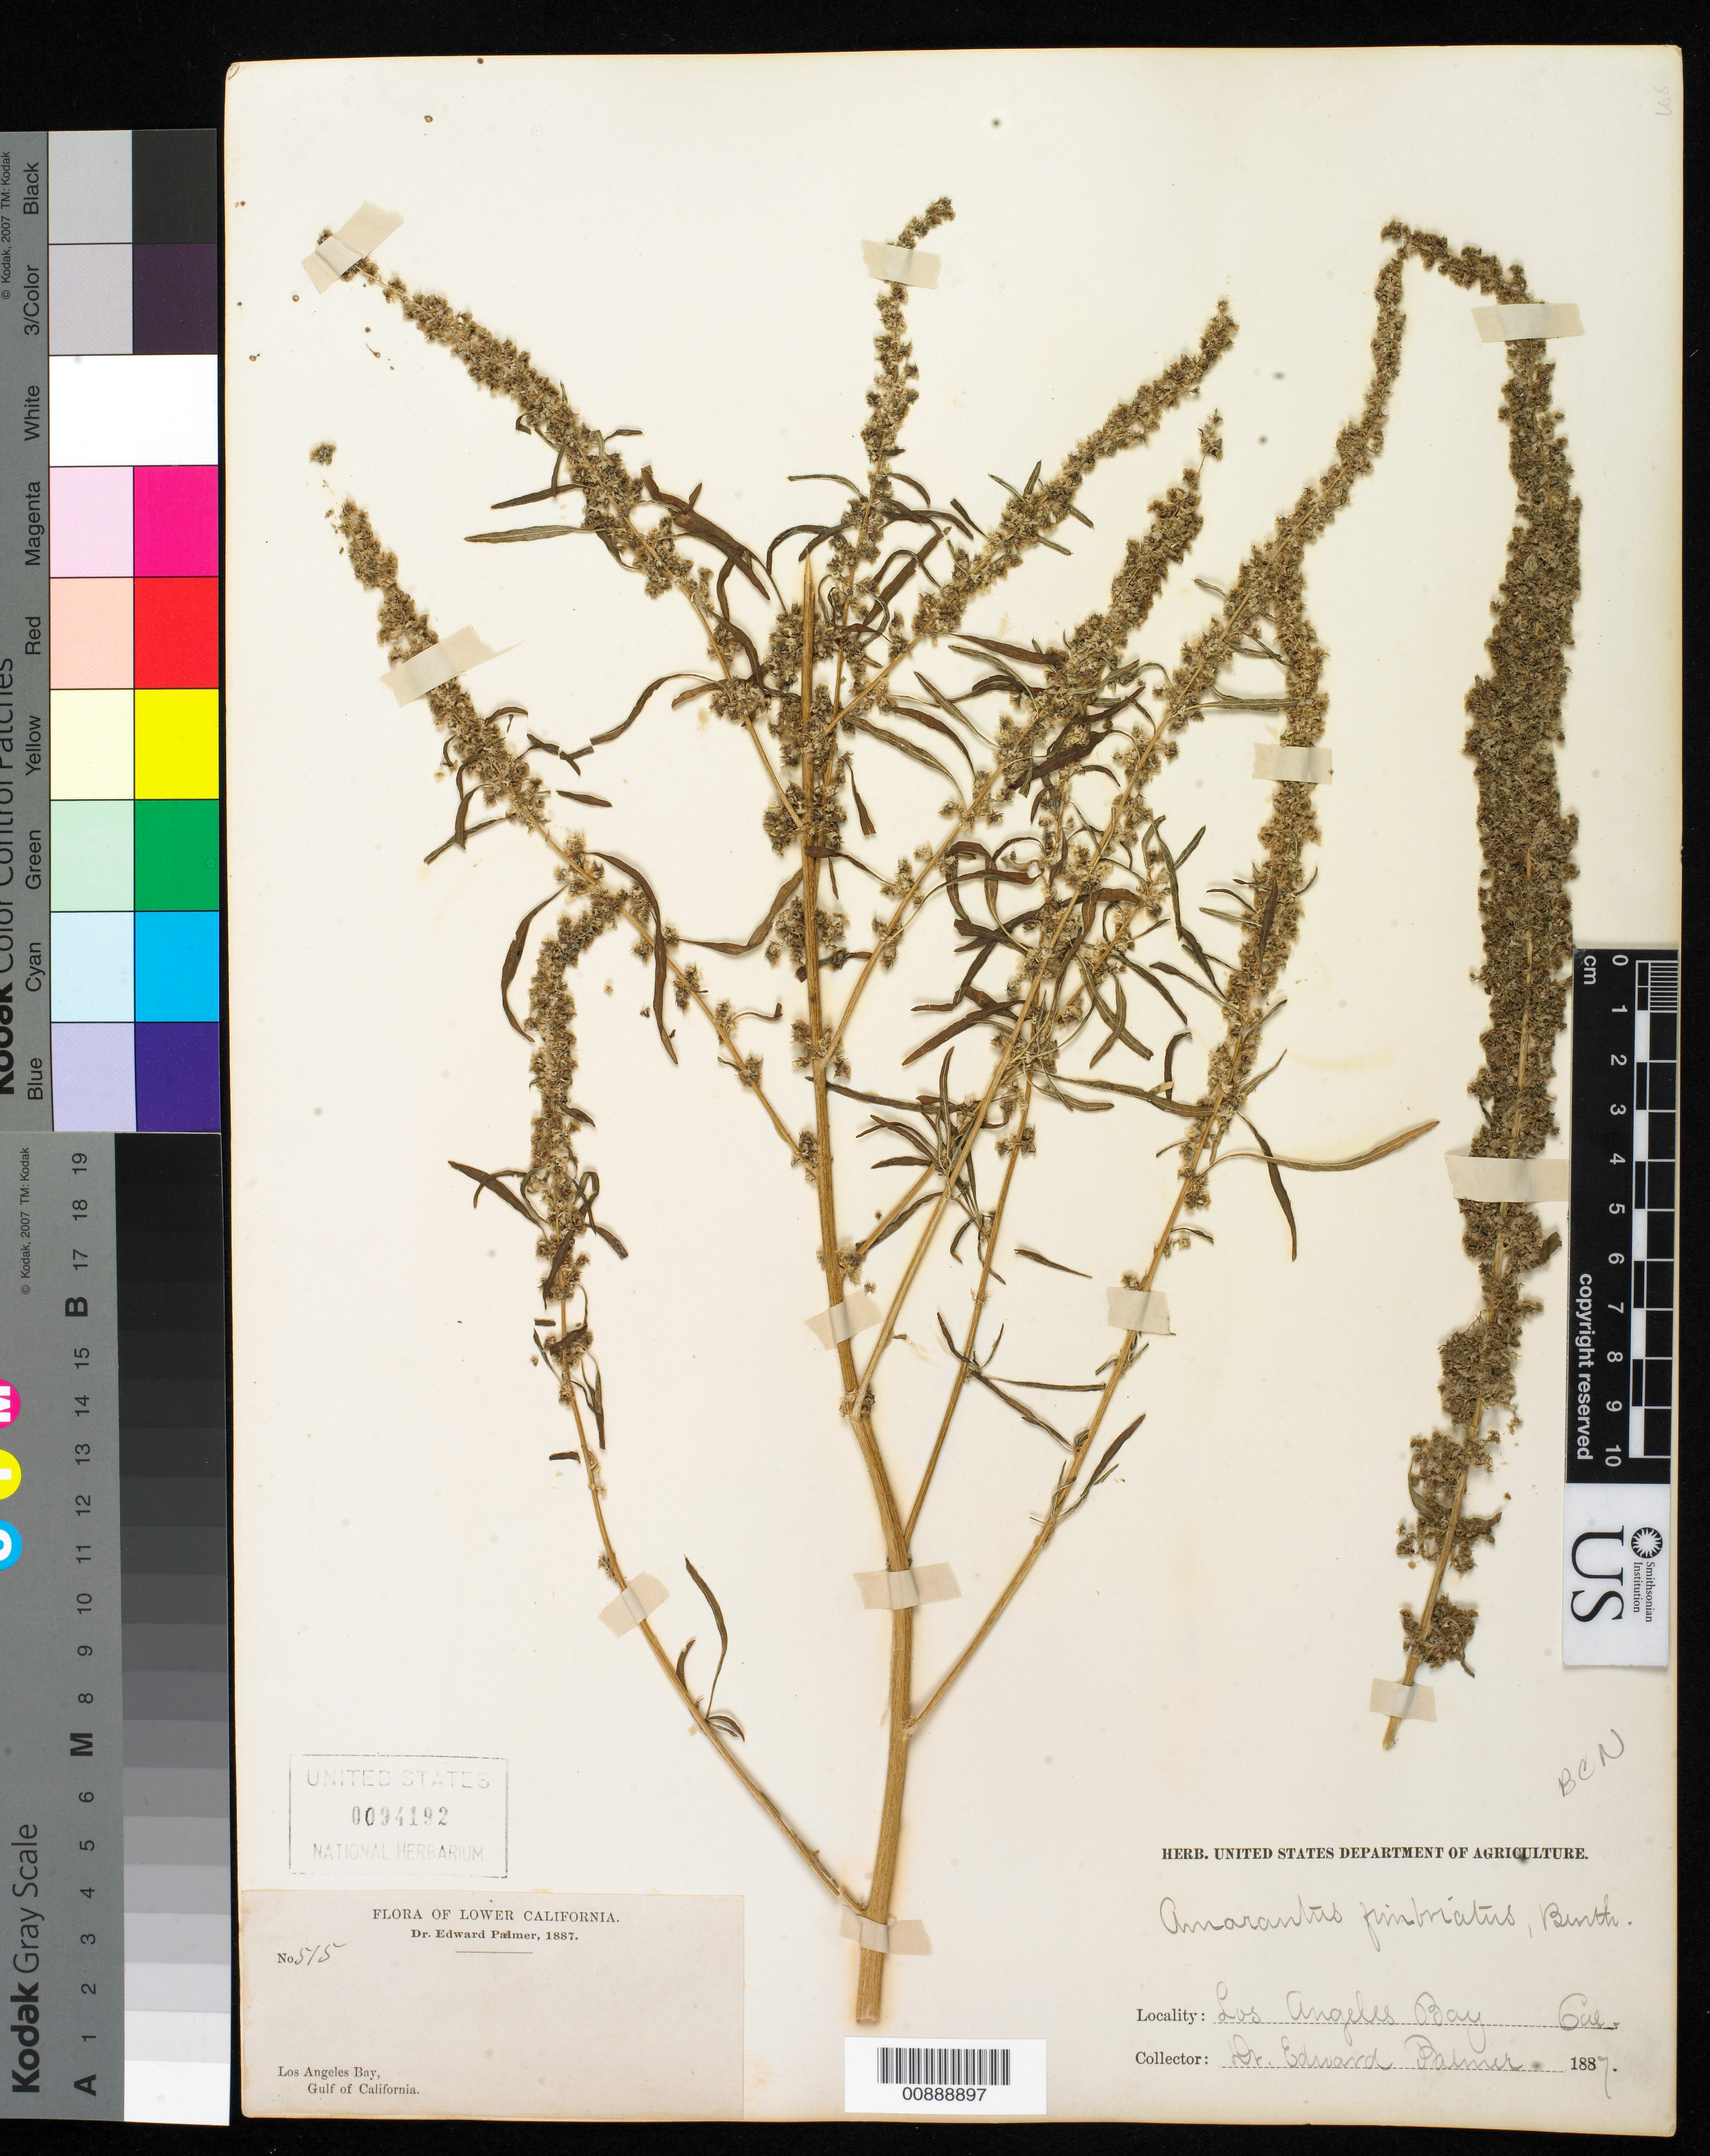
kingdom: Plantae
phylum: Tracheophyta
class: Magnoliopsida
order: Caryophyllales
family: Amaranthaceae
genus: Amaranthus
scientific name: Amaranthus fimbriatus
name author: (Torr.) Benth. ex S. Watson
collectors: E. Palmer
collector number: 515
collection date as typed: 1887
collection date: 1887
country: Mexico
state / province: Baja California Norte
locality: Los Angeles Bay, Baja California. Gulf of California.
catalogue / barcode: US 94192